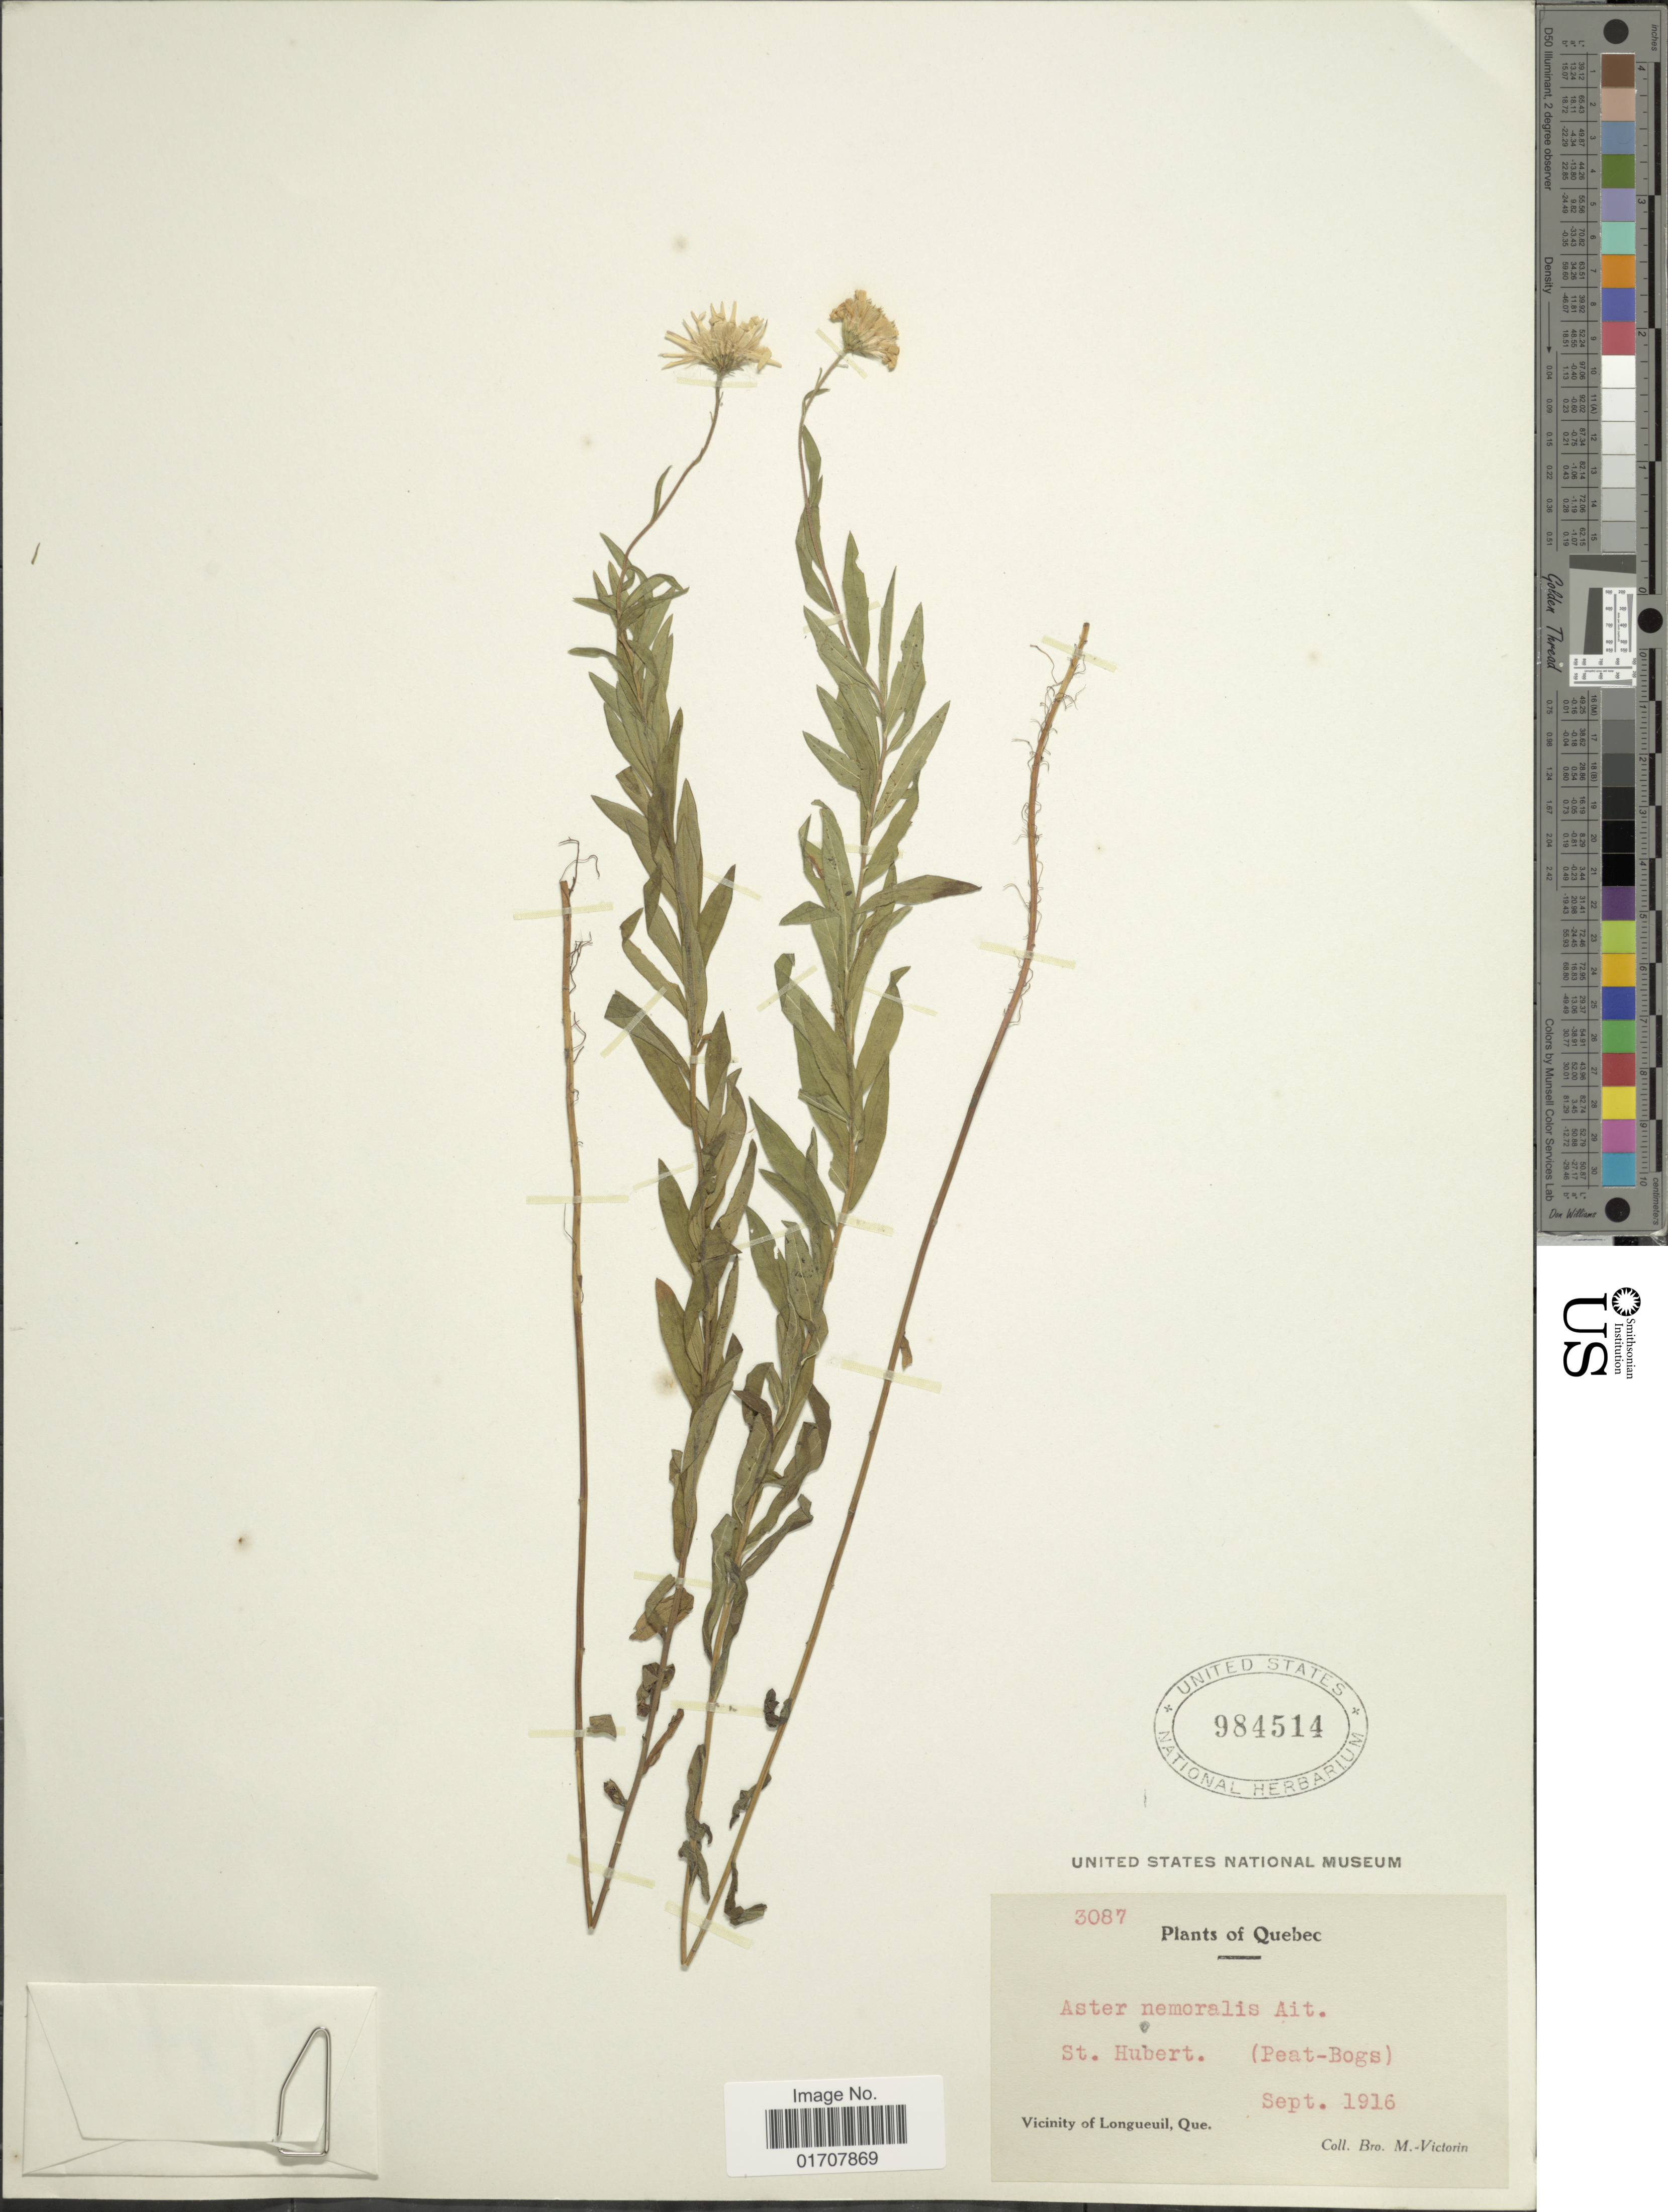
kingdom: Plantae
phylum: Tracheophyta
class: Magnoliopsida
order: Asterales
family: Asteraceae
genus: Oclemena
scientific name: Oclemena nemoralis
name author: (Aiton) Greene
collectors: Fr. Marie-Victorin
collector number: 3087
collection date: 1916-09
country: Canada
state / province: Quebec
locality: St. Hubert(Peat Bogs), vicinity of Longueil.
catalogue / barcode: US 984514